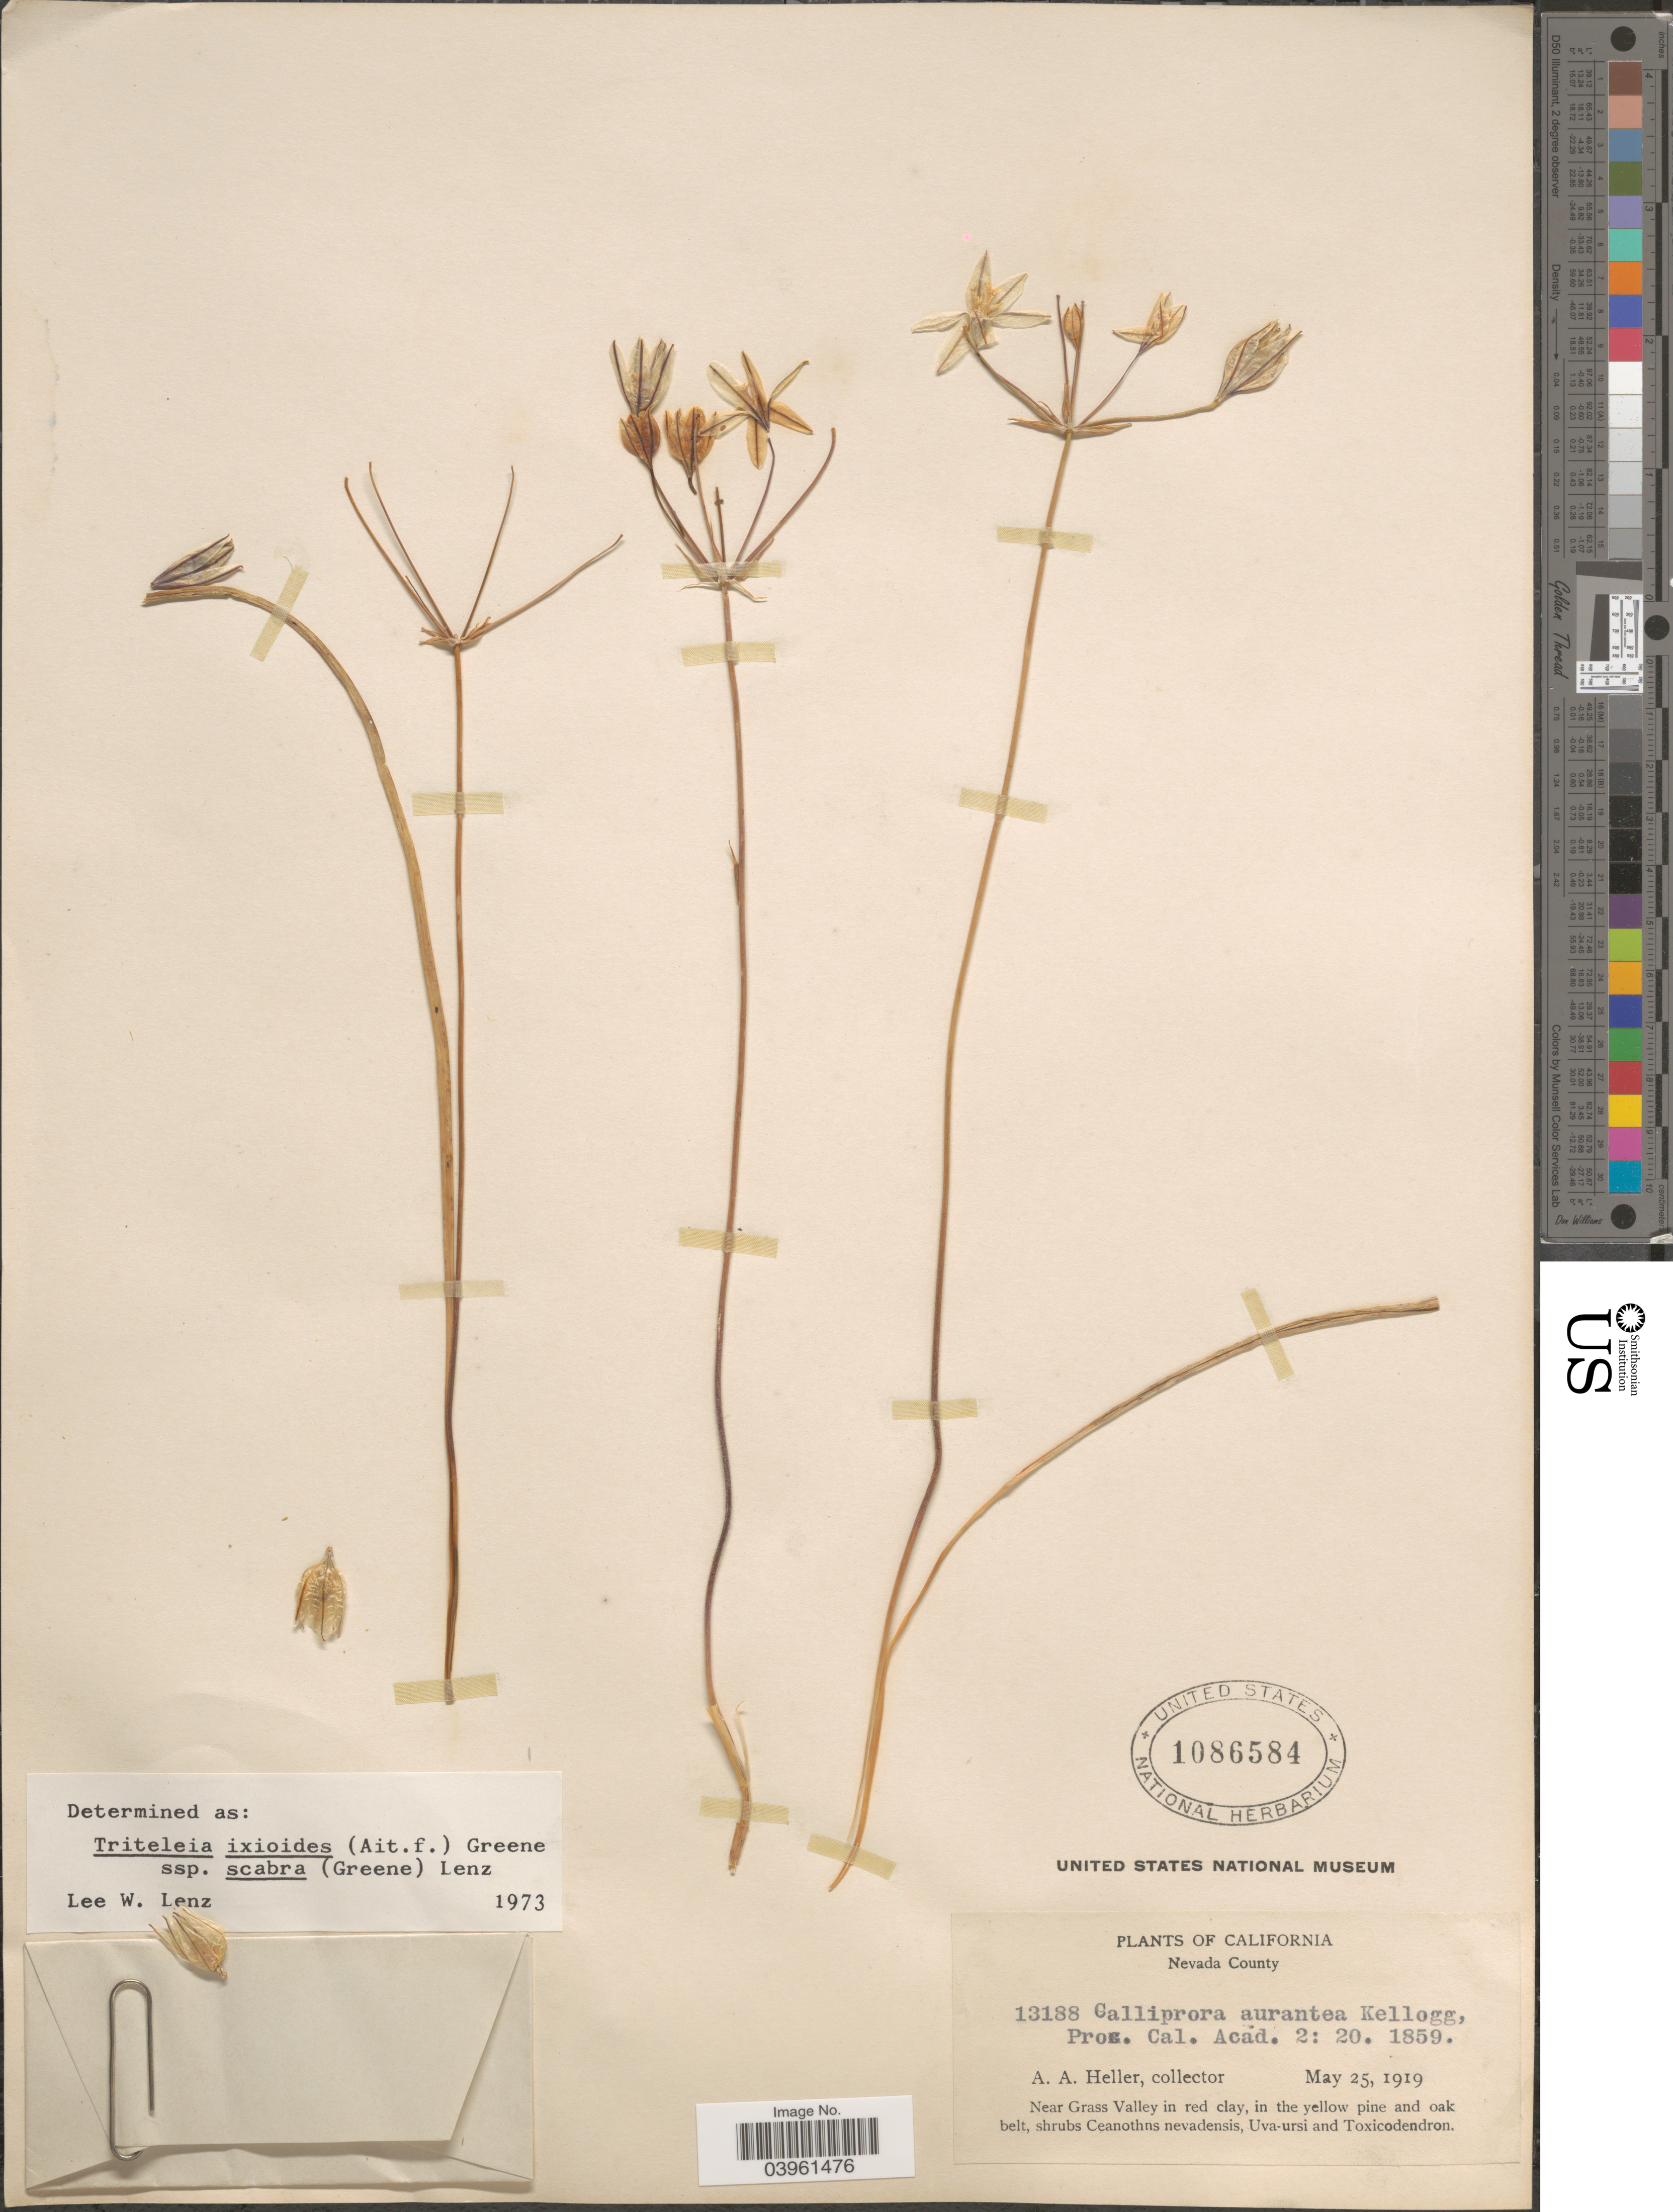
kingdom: Plantae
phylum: Tracheophyta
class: Liliopsida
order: Asparagales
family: Asparagaceae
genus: Triteleia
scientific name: Triteleia ixioides subsp. scabra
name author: (R. Br.) Greene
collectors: A. A. Heller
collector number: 13188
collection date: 1919-05-25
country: United States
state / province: California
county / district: Nevada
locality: Nevada County. Near Grass Valley in red clay, in the yellow pine and oak belt.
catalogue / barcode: US 1086584